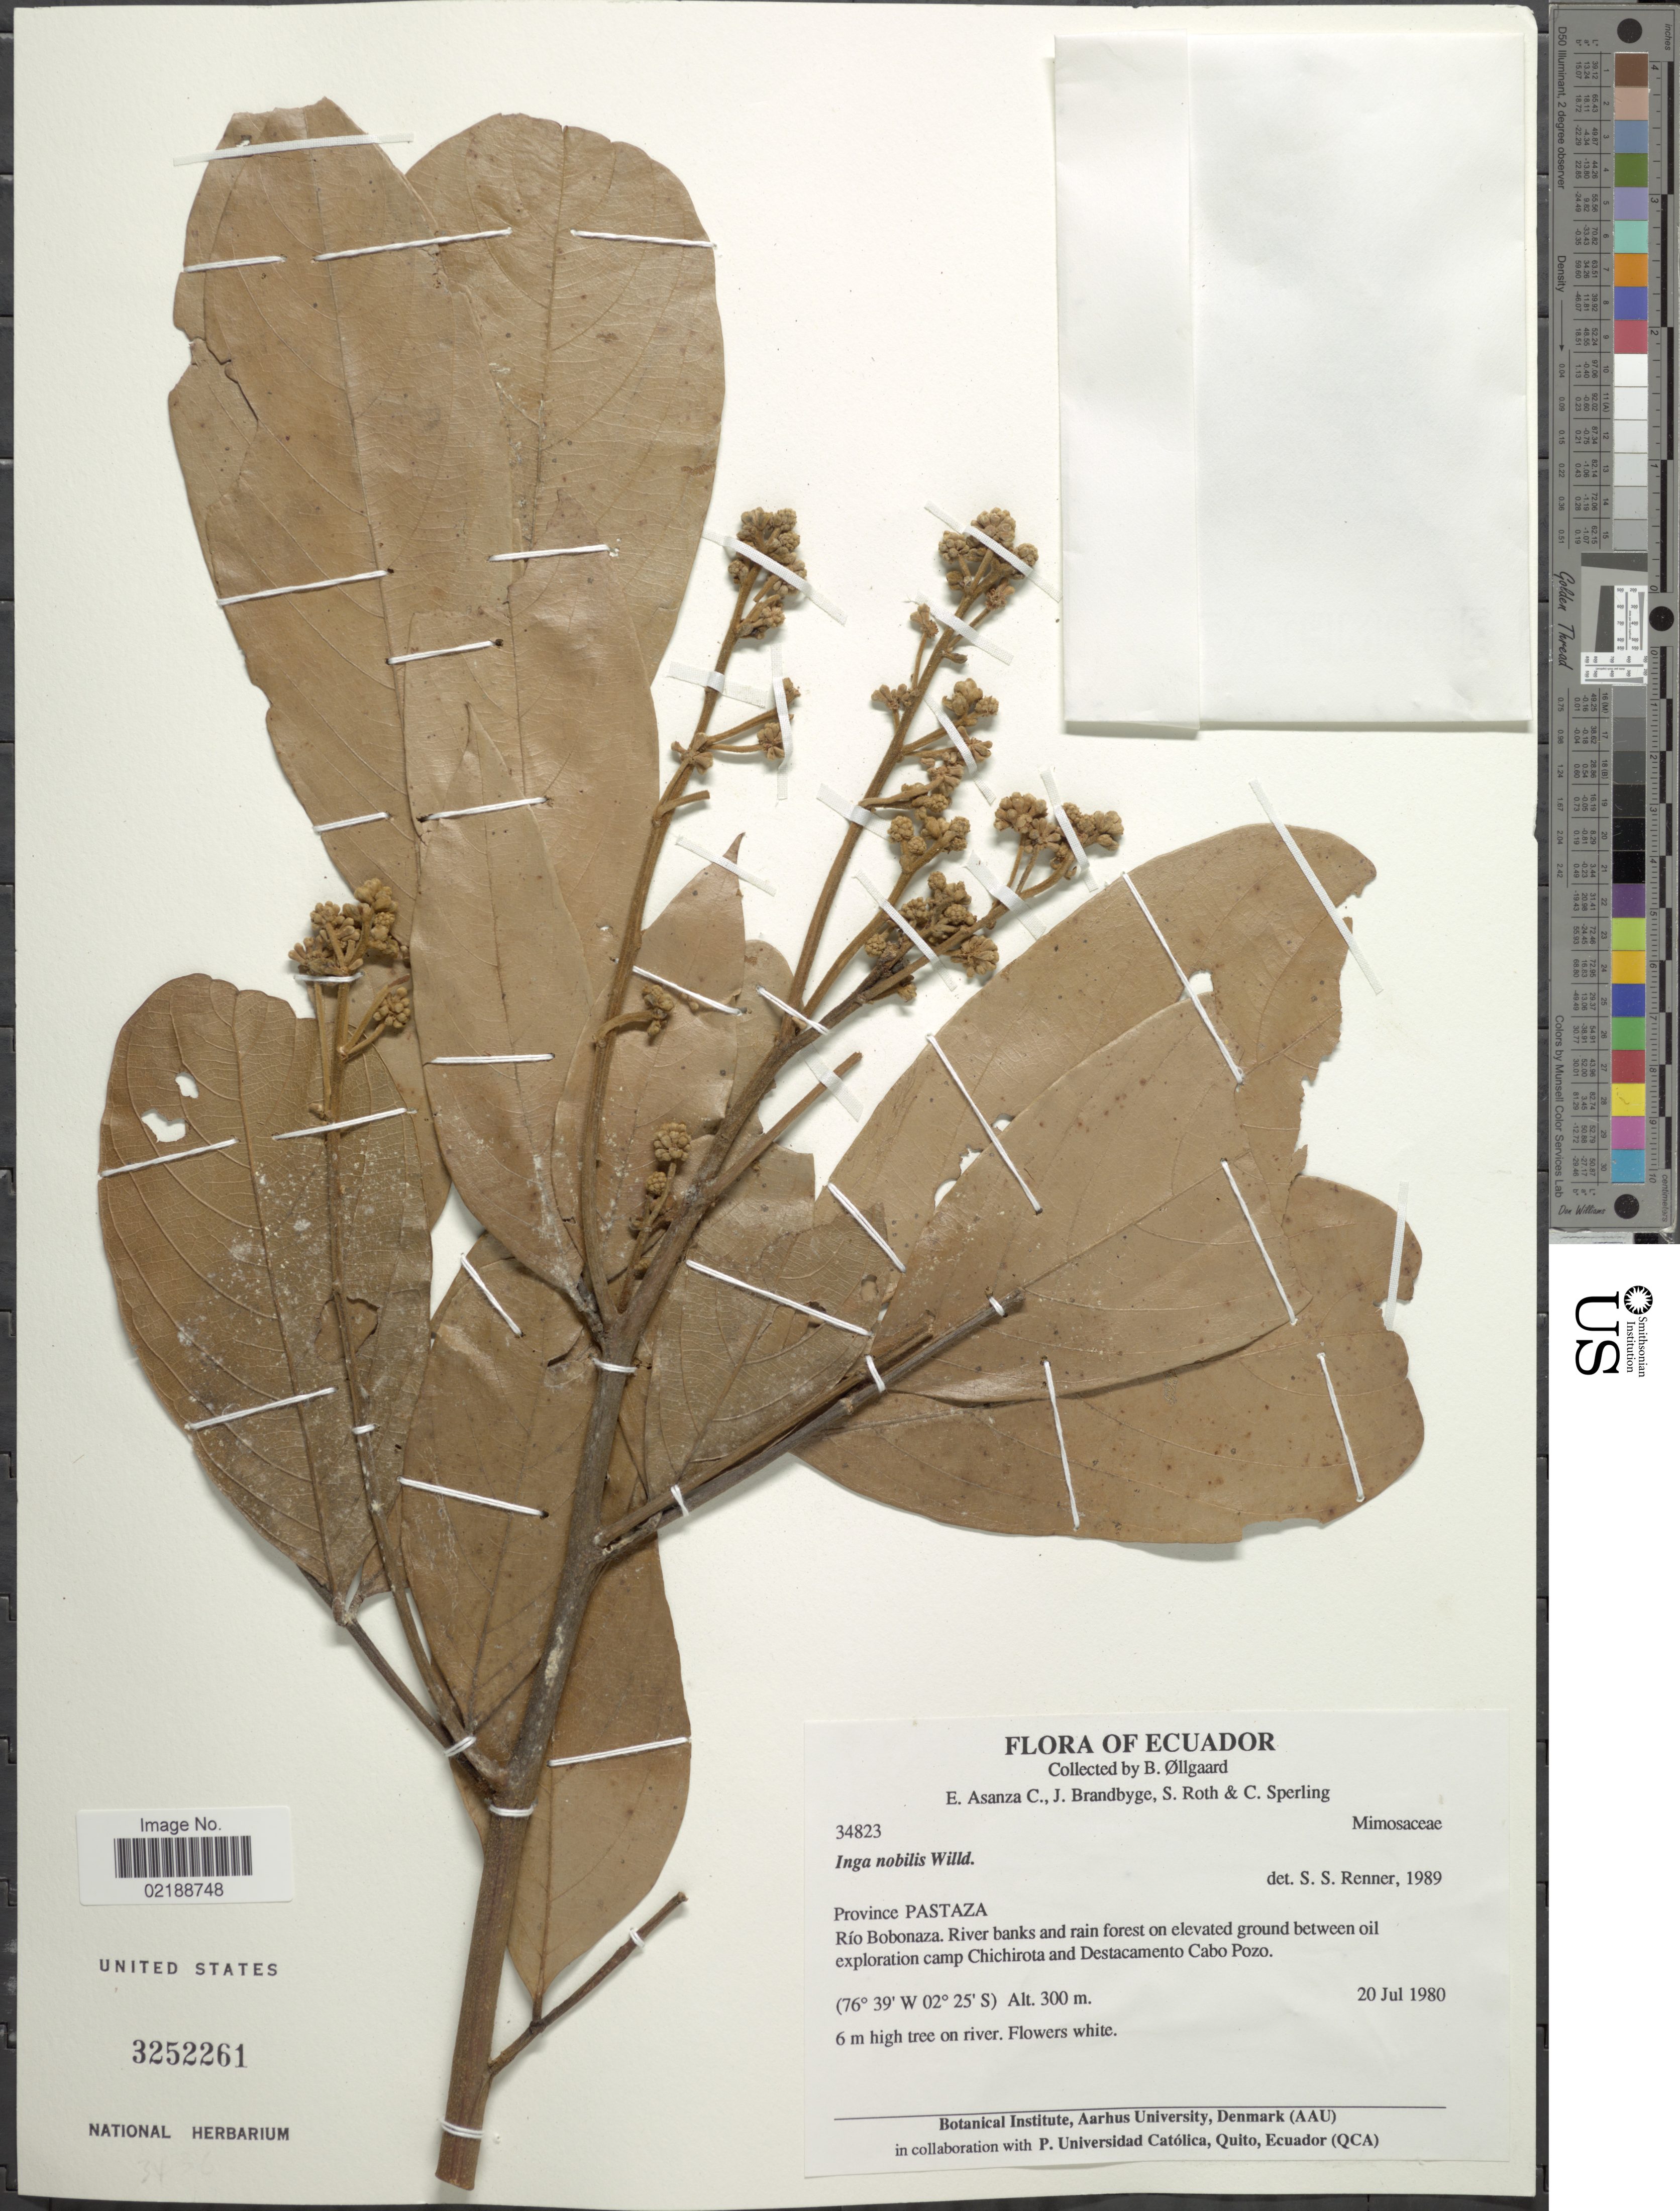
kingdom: Plantae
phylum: Tracheophyta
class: Magnoliopsida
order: Fabales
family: Fabaceae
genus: Inga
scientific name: Inga nobilis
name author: Willd.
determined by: Renner, S. S.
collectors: B. Øllgaard, E. Asanza C., J. Brandbyge, S. Roth & C. Sperling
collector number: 34823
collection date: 1980-07-20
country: Ecuador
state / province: Pastaza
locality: Río Bobonaza. River banks and rain forest on elevated ground between oil exploration camp Chichirota Destacamento Cabo Pozo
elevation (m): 300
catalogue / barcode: US 3252261